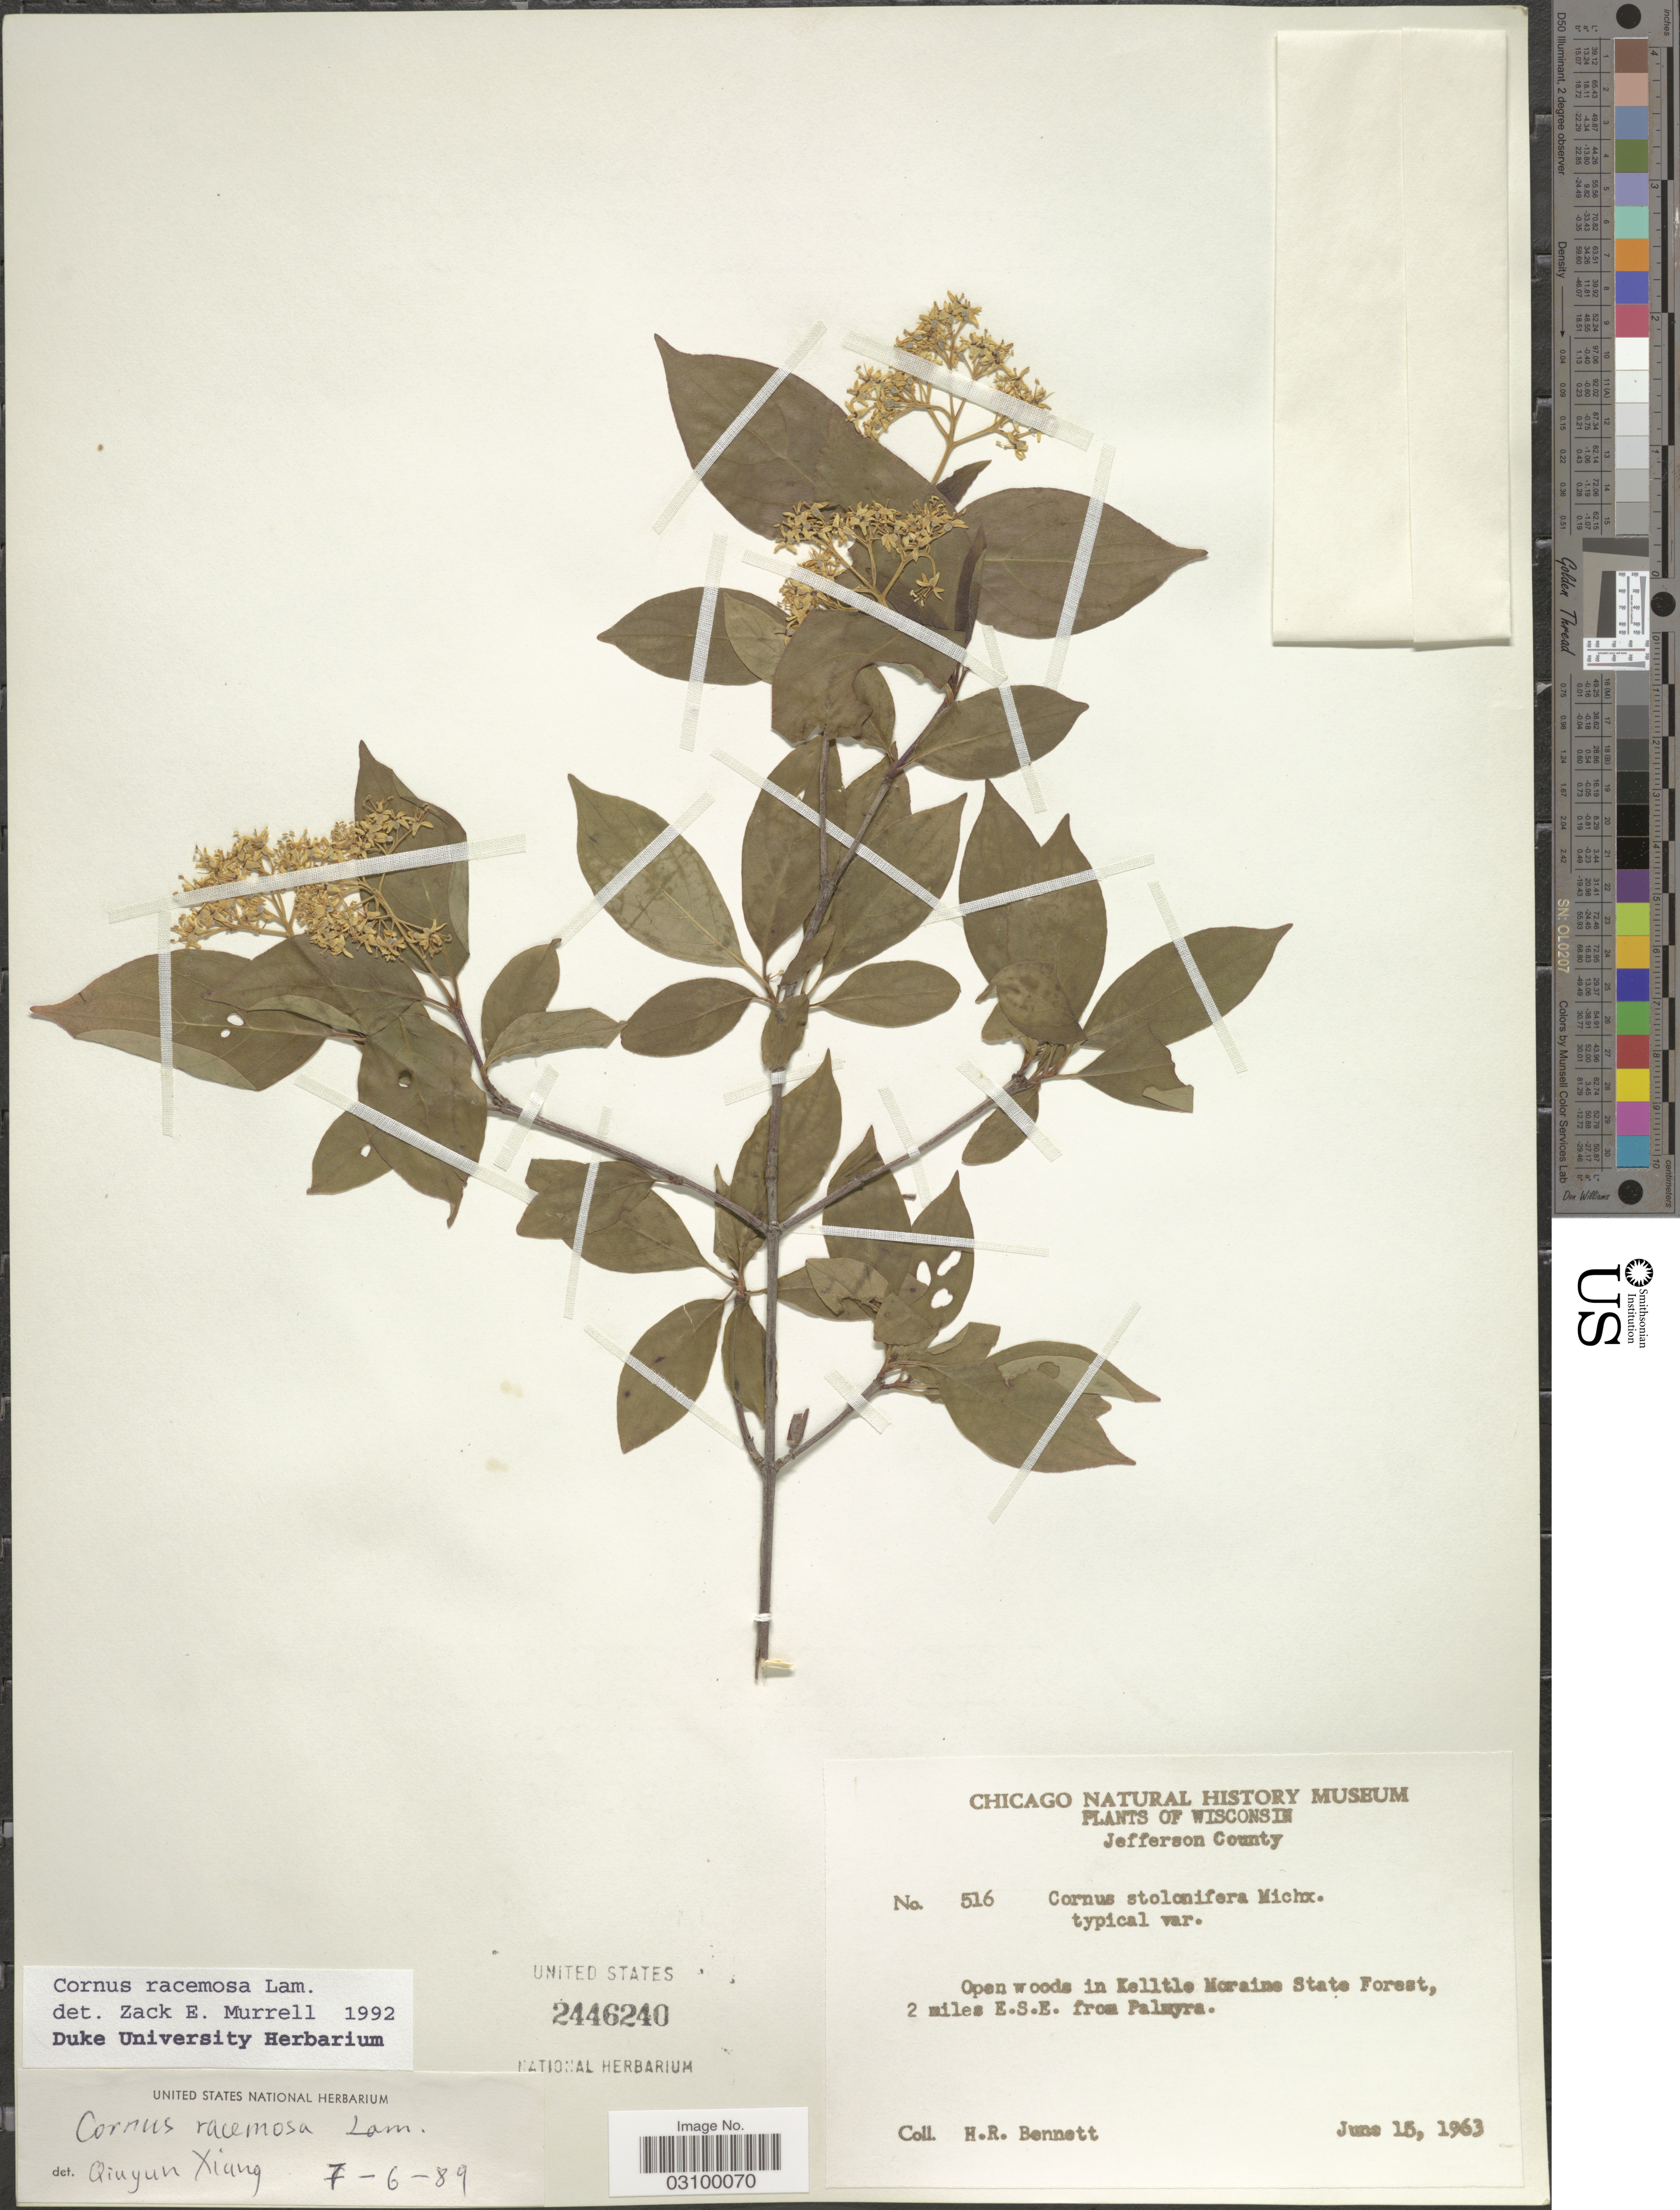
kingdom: Plantae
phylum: Tracheophyta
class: Magnoliopsida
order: Cornales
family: Cornaceae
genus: Cornus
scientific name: Cornus racemosa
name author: Lam.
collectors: H. R. Bennett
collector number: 516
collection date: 1963-06-15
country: United States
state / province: Wisconsin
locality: Jefferson County. Open woods in Kelltle Moraine State Forest, 2 miles E.S.E. from Palmyra.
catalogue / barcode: US 2446240